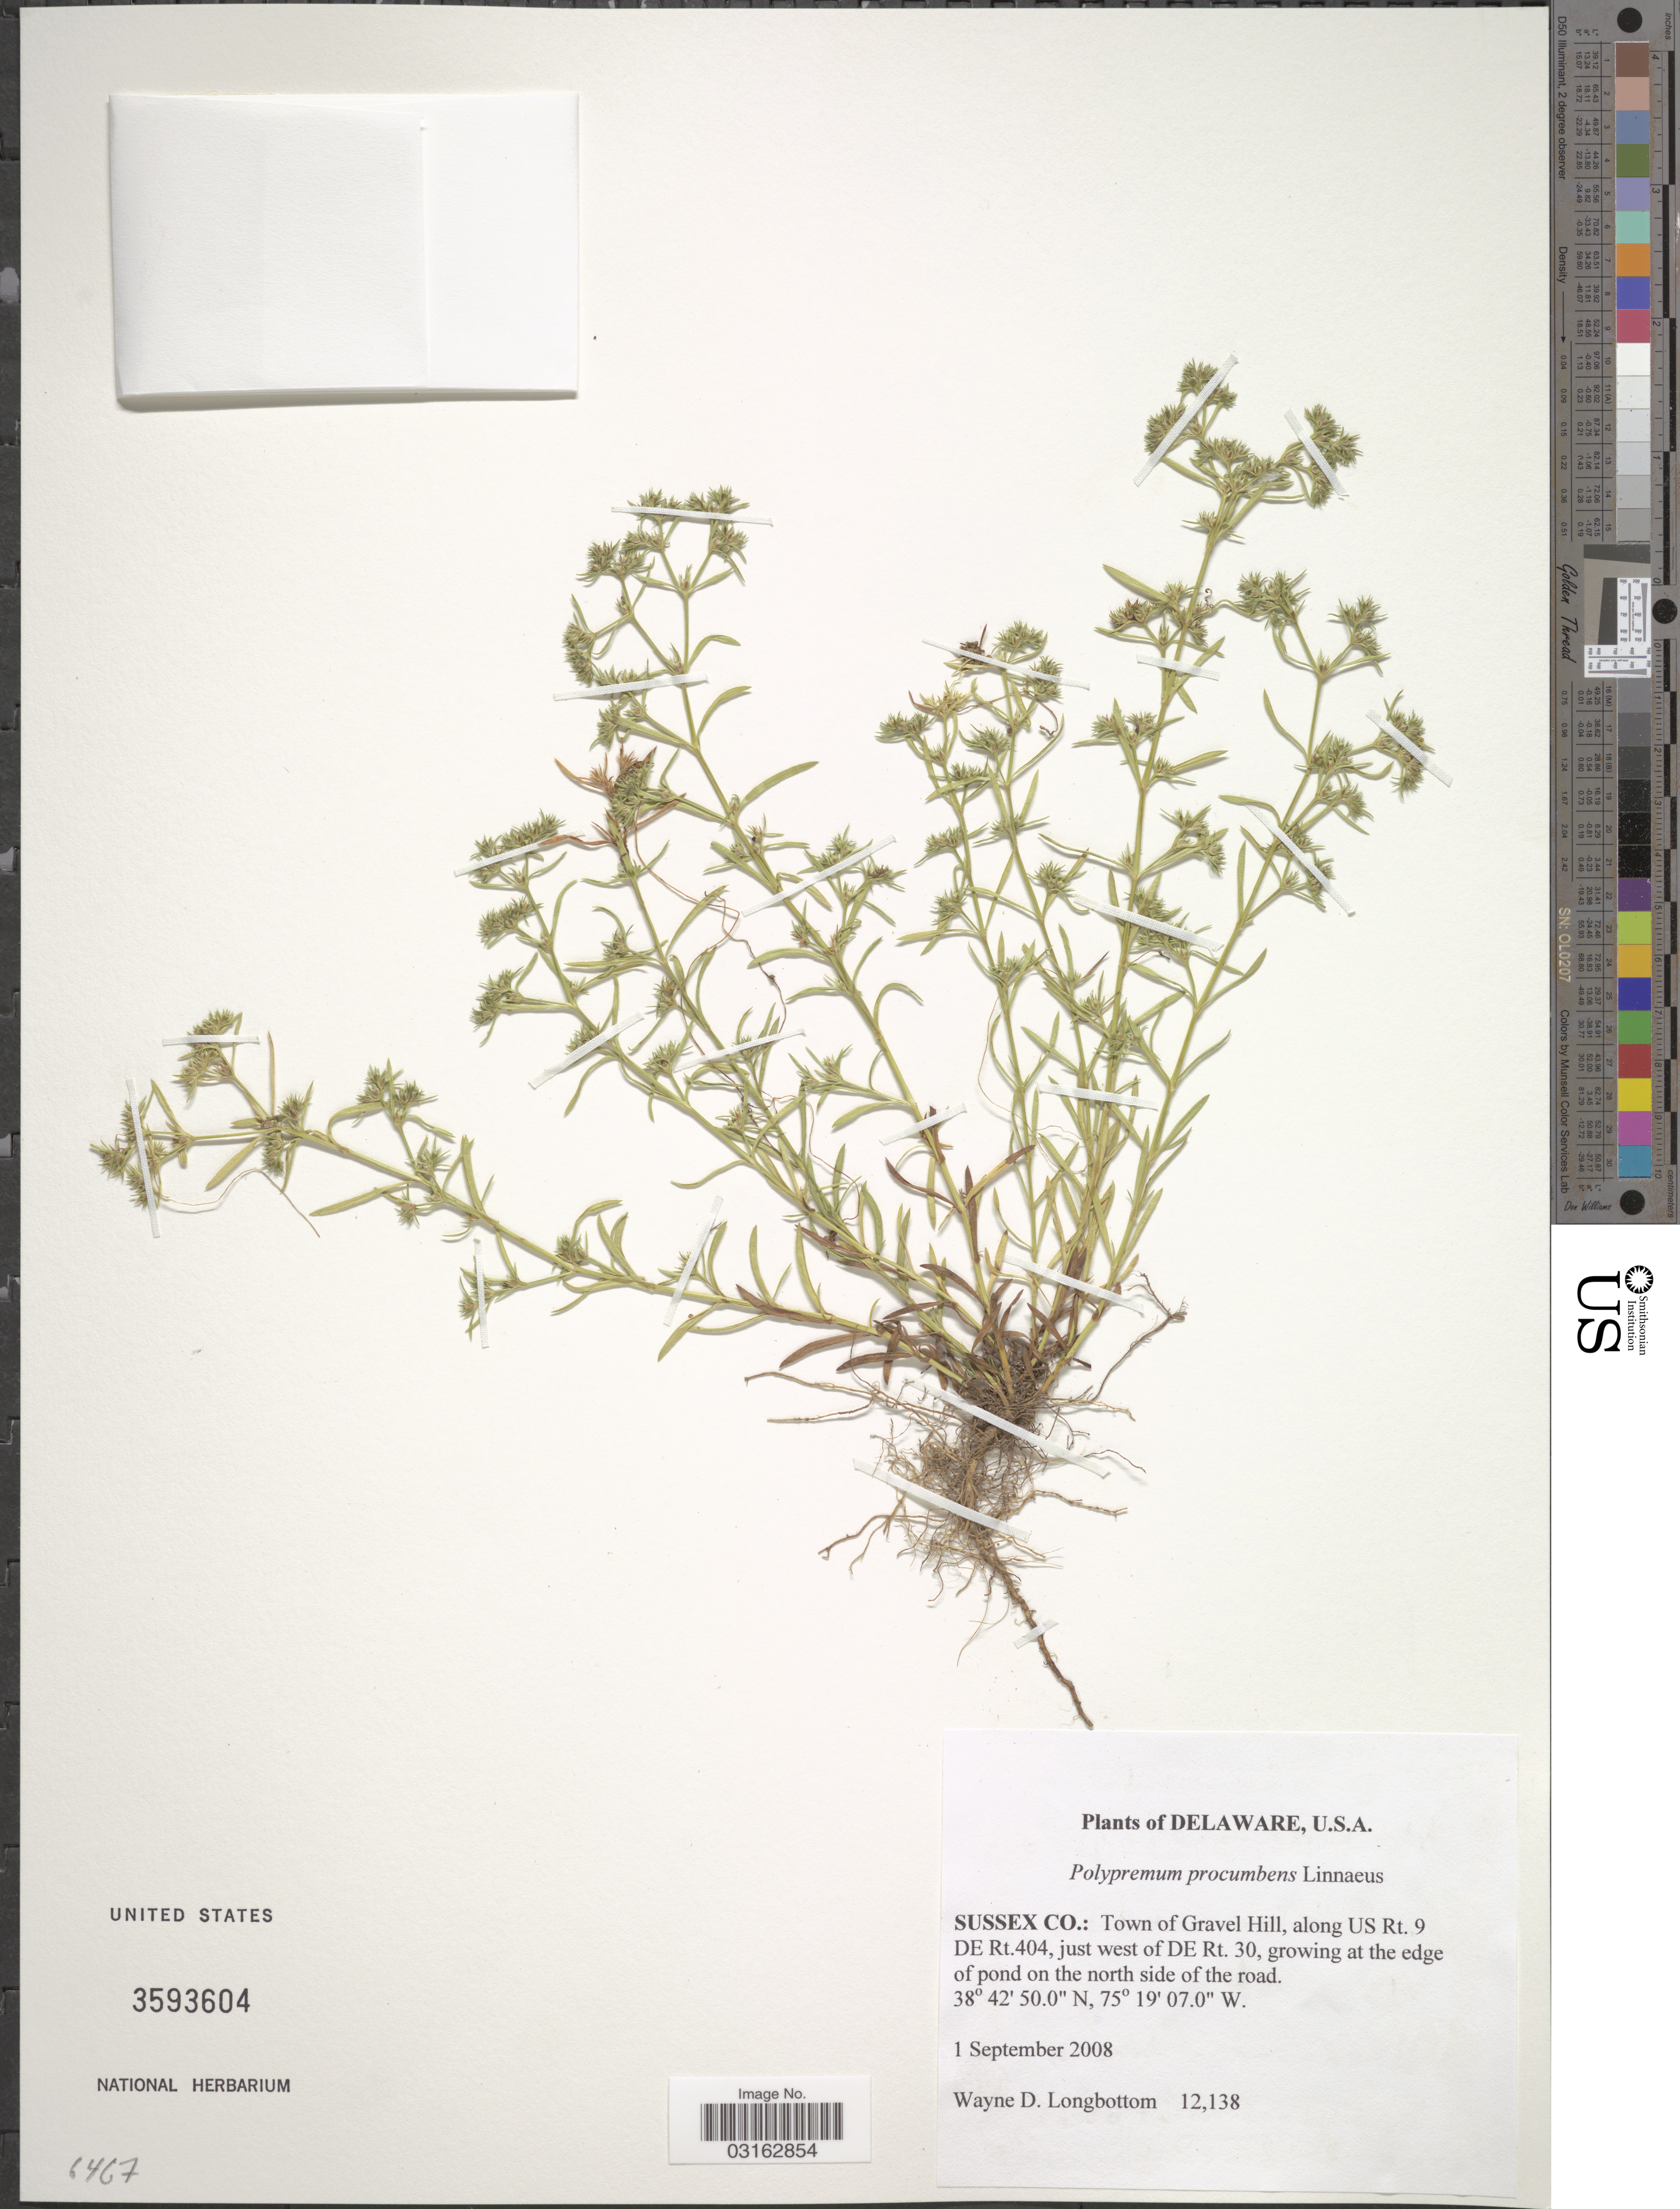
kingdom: Plantae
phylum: Tracheophyta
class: Magnoliopsida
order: Lamiales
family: Tetrachondraceae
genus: Polypremum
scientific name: Polypremum procumbens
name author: L.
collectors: W. D. Longbottom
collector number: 12138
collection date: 2008-09-01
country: United States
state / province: Delaware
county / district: Sussex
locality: Sussex Co.: Town of Gravel Hill, along US Rt. 9 DE Rt. 404, just west of DE Rt. 30, growing at the edge of pond on the north side of the road.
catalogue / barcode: US 3593604